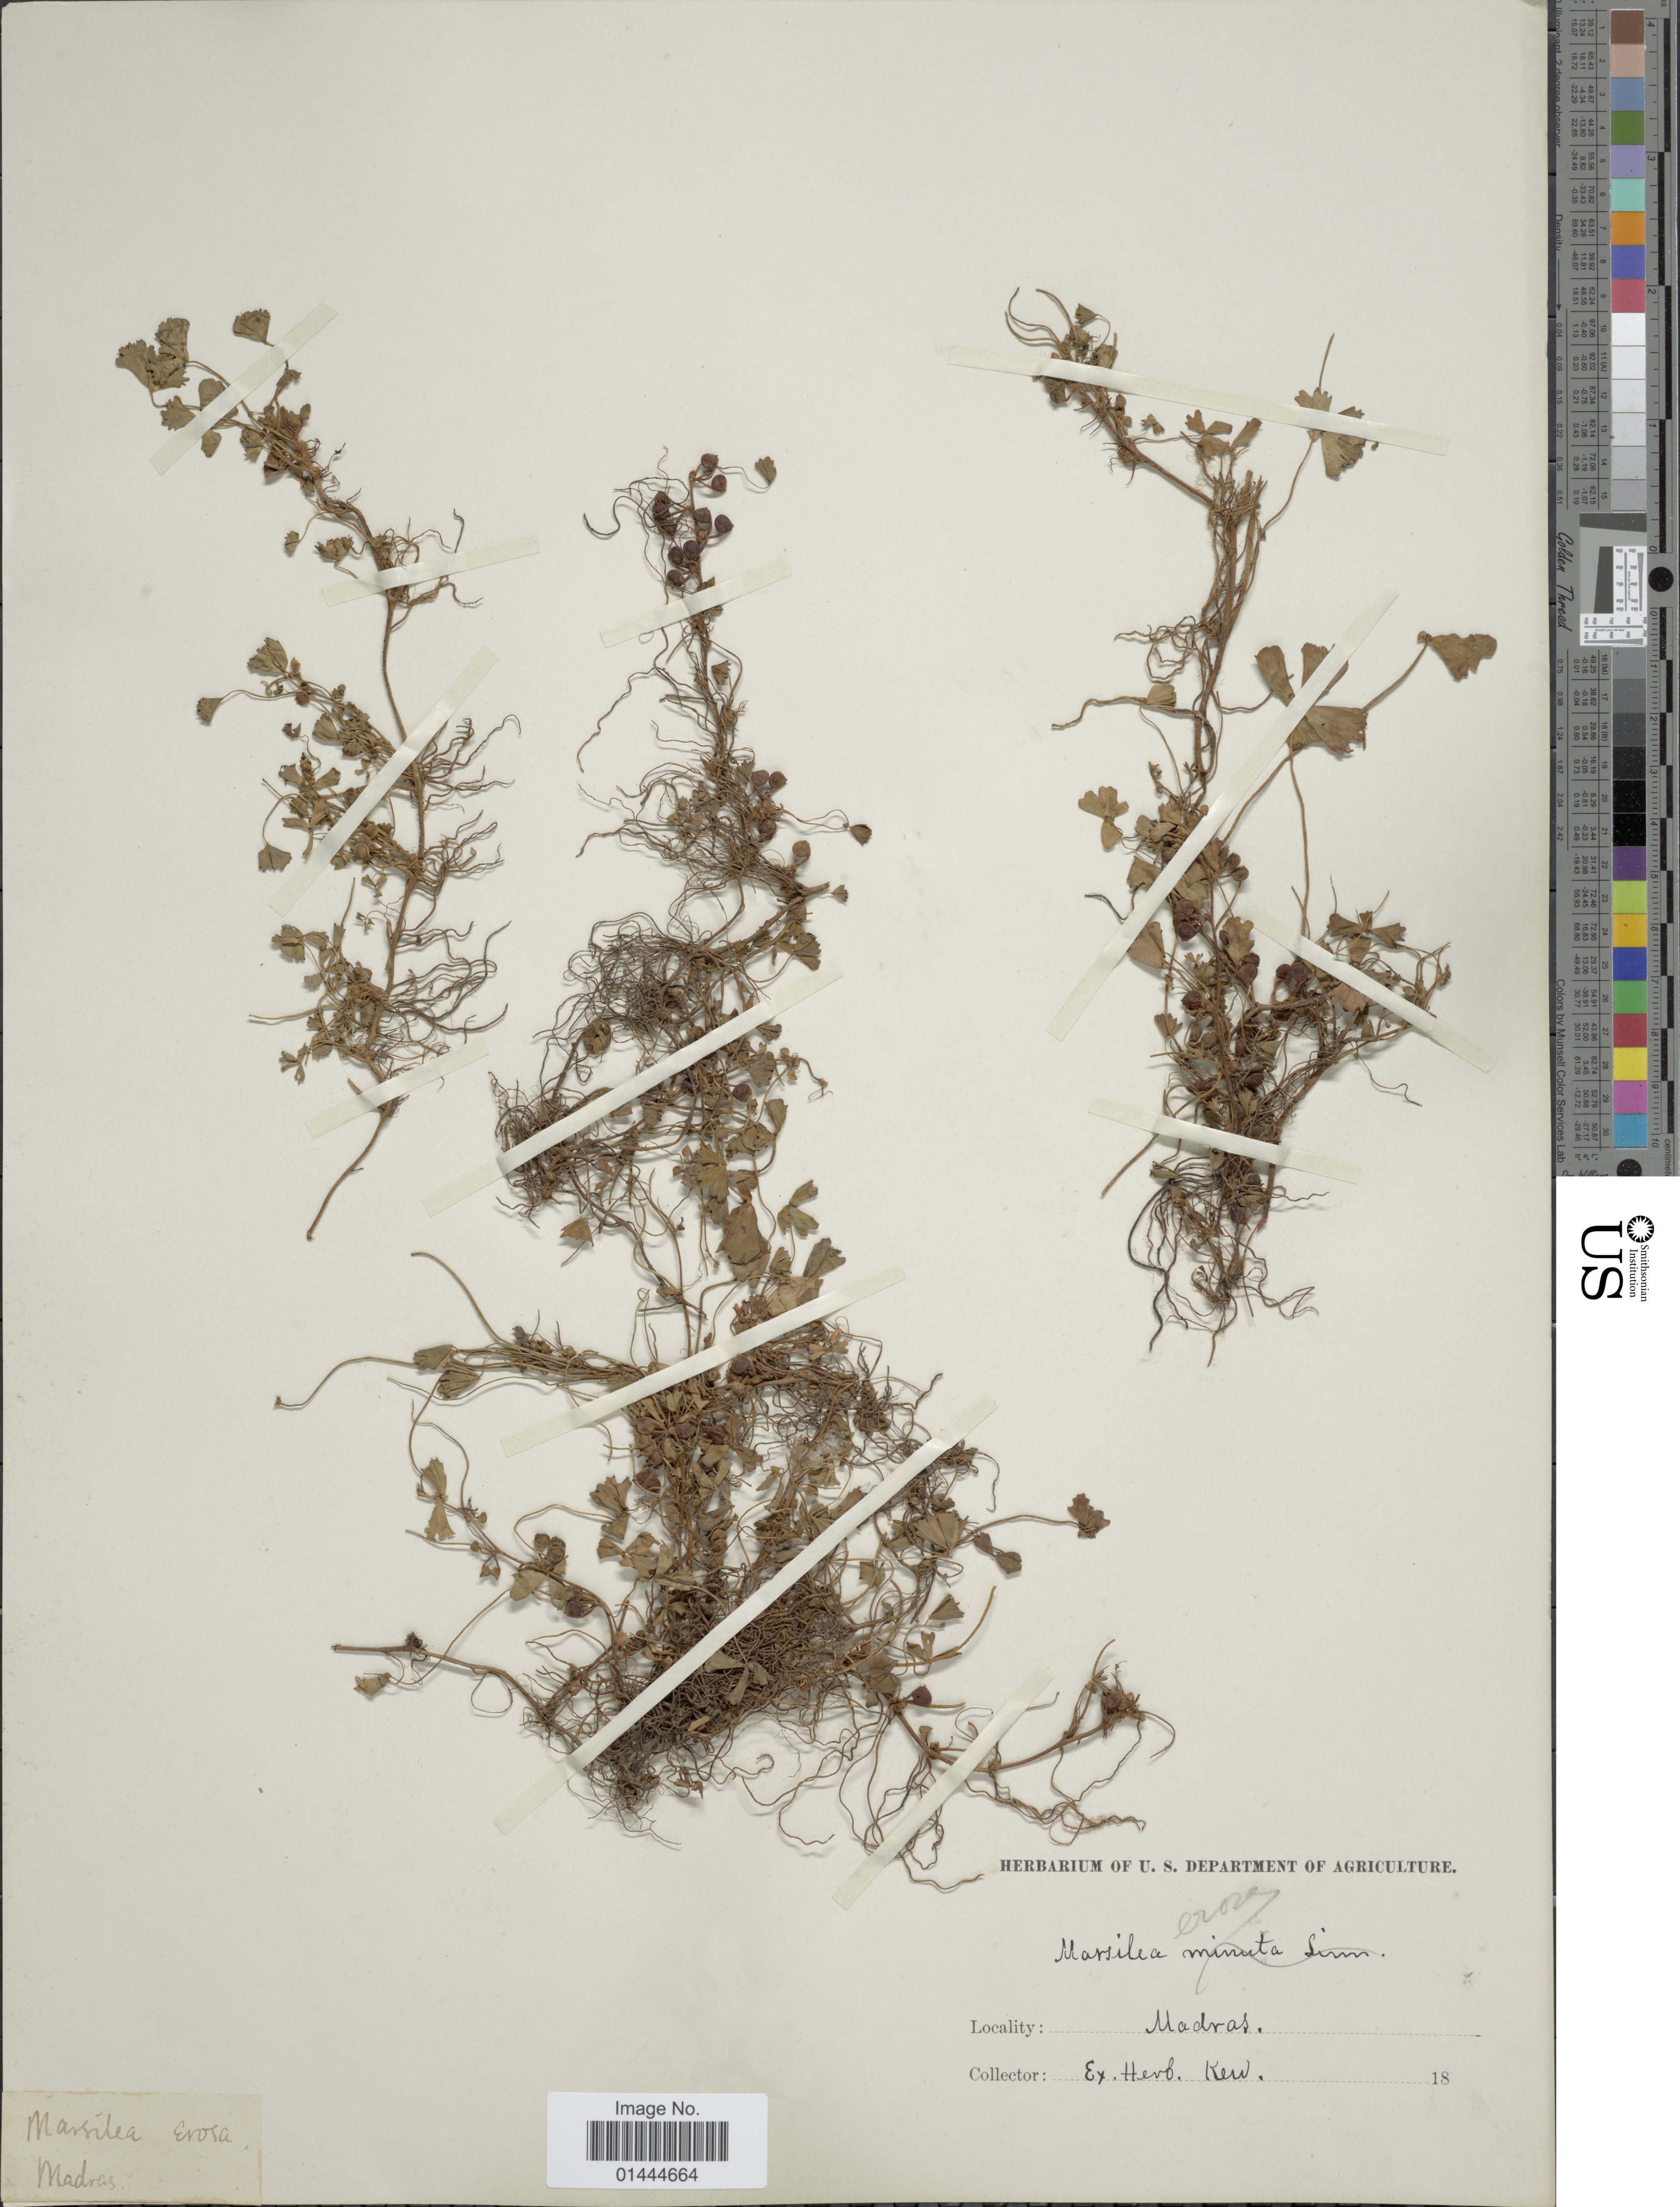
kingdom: Plantae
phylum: Tracheophyta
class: Polypodiopsida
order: Salviniales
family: Marsileaceae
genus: Marsilea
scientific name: Marsilea minuta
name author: L.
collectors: ex Herb. Kew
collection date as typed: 18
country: India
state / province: Tamil Nadu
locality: Madras